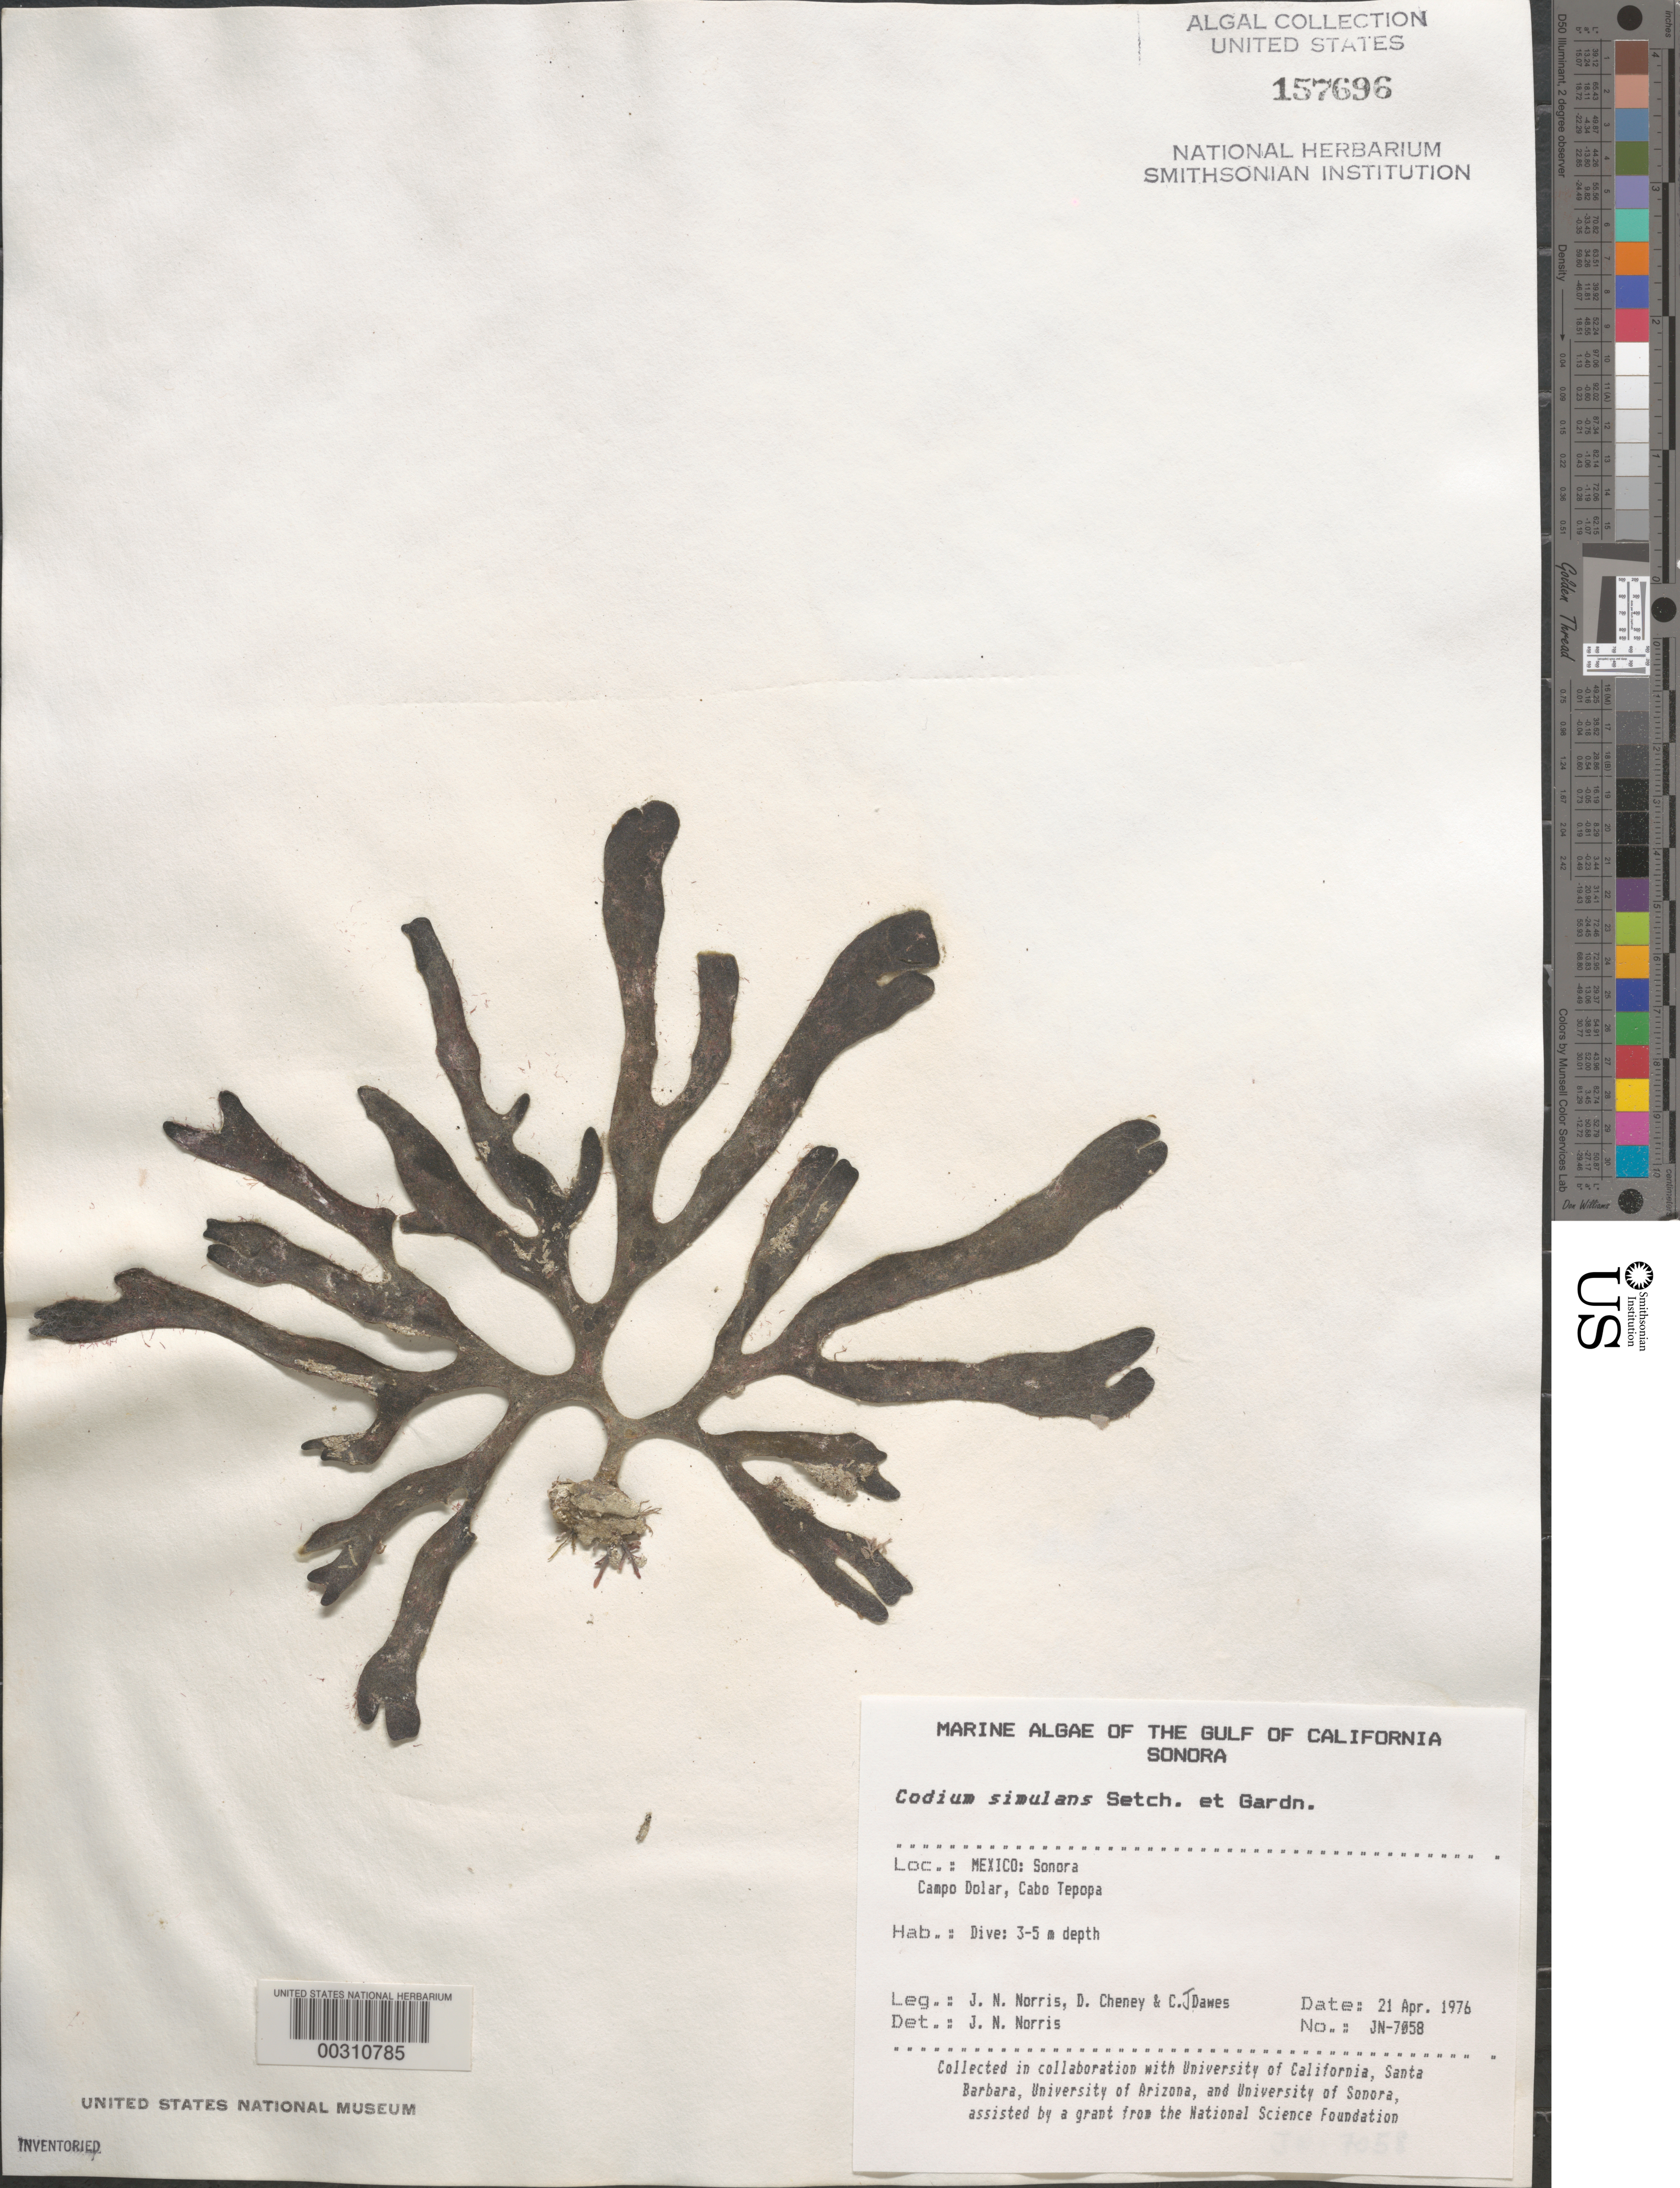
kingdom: Plantae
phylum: Chlorophyta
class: Ulvophyceae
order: Bryopsidales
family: Codiaceae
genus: Codium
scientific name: Codium simulans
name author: Setch. & N.L. Gardner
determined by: Norris, James N.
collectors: J. N. Norris, D. Cheney & C. Dawes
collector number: JN-7058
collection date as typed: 21 Apr 1976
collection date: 1976-04-21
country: Mexico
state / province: Sonora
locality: Campo Dolar, Cabo Tepopa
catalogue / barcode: US 157696